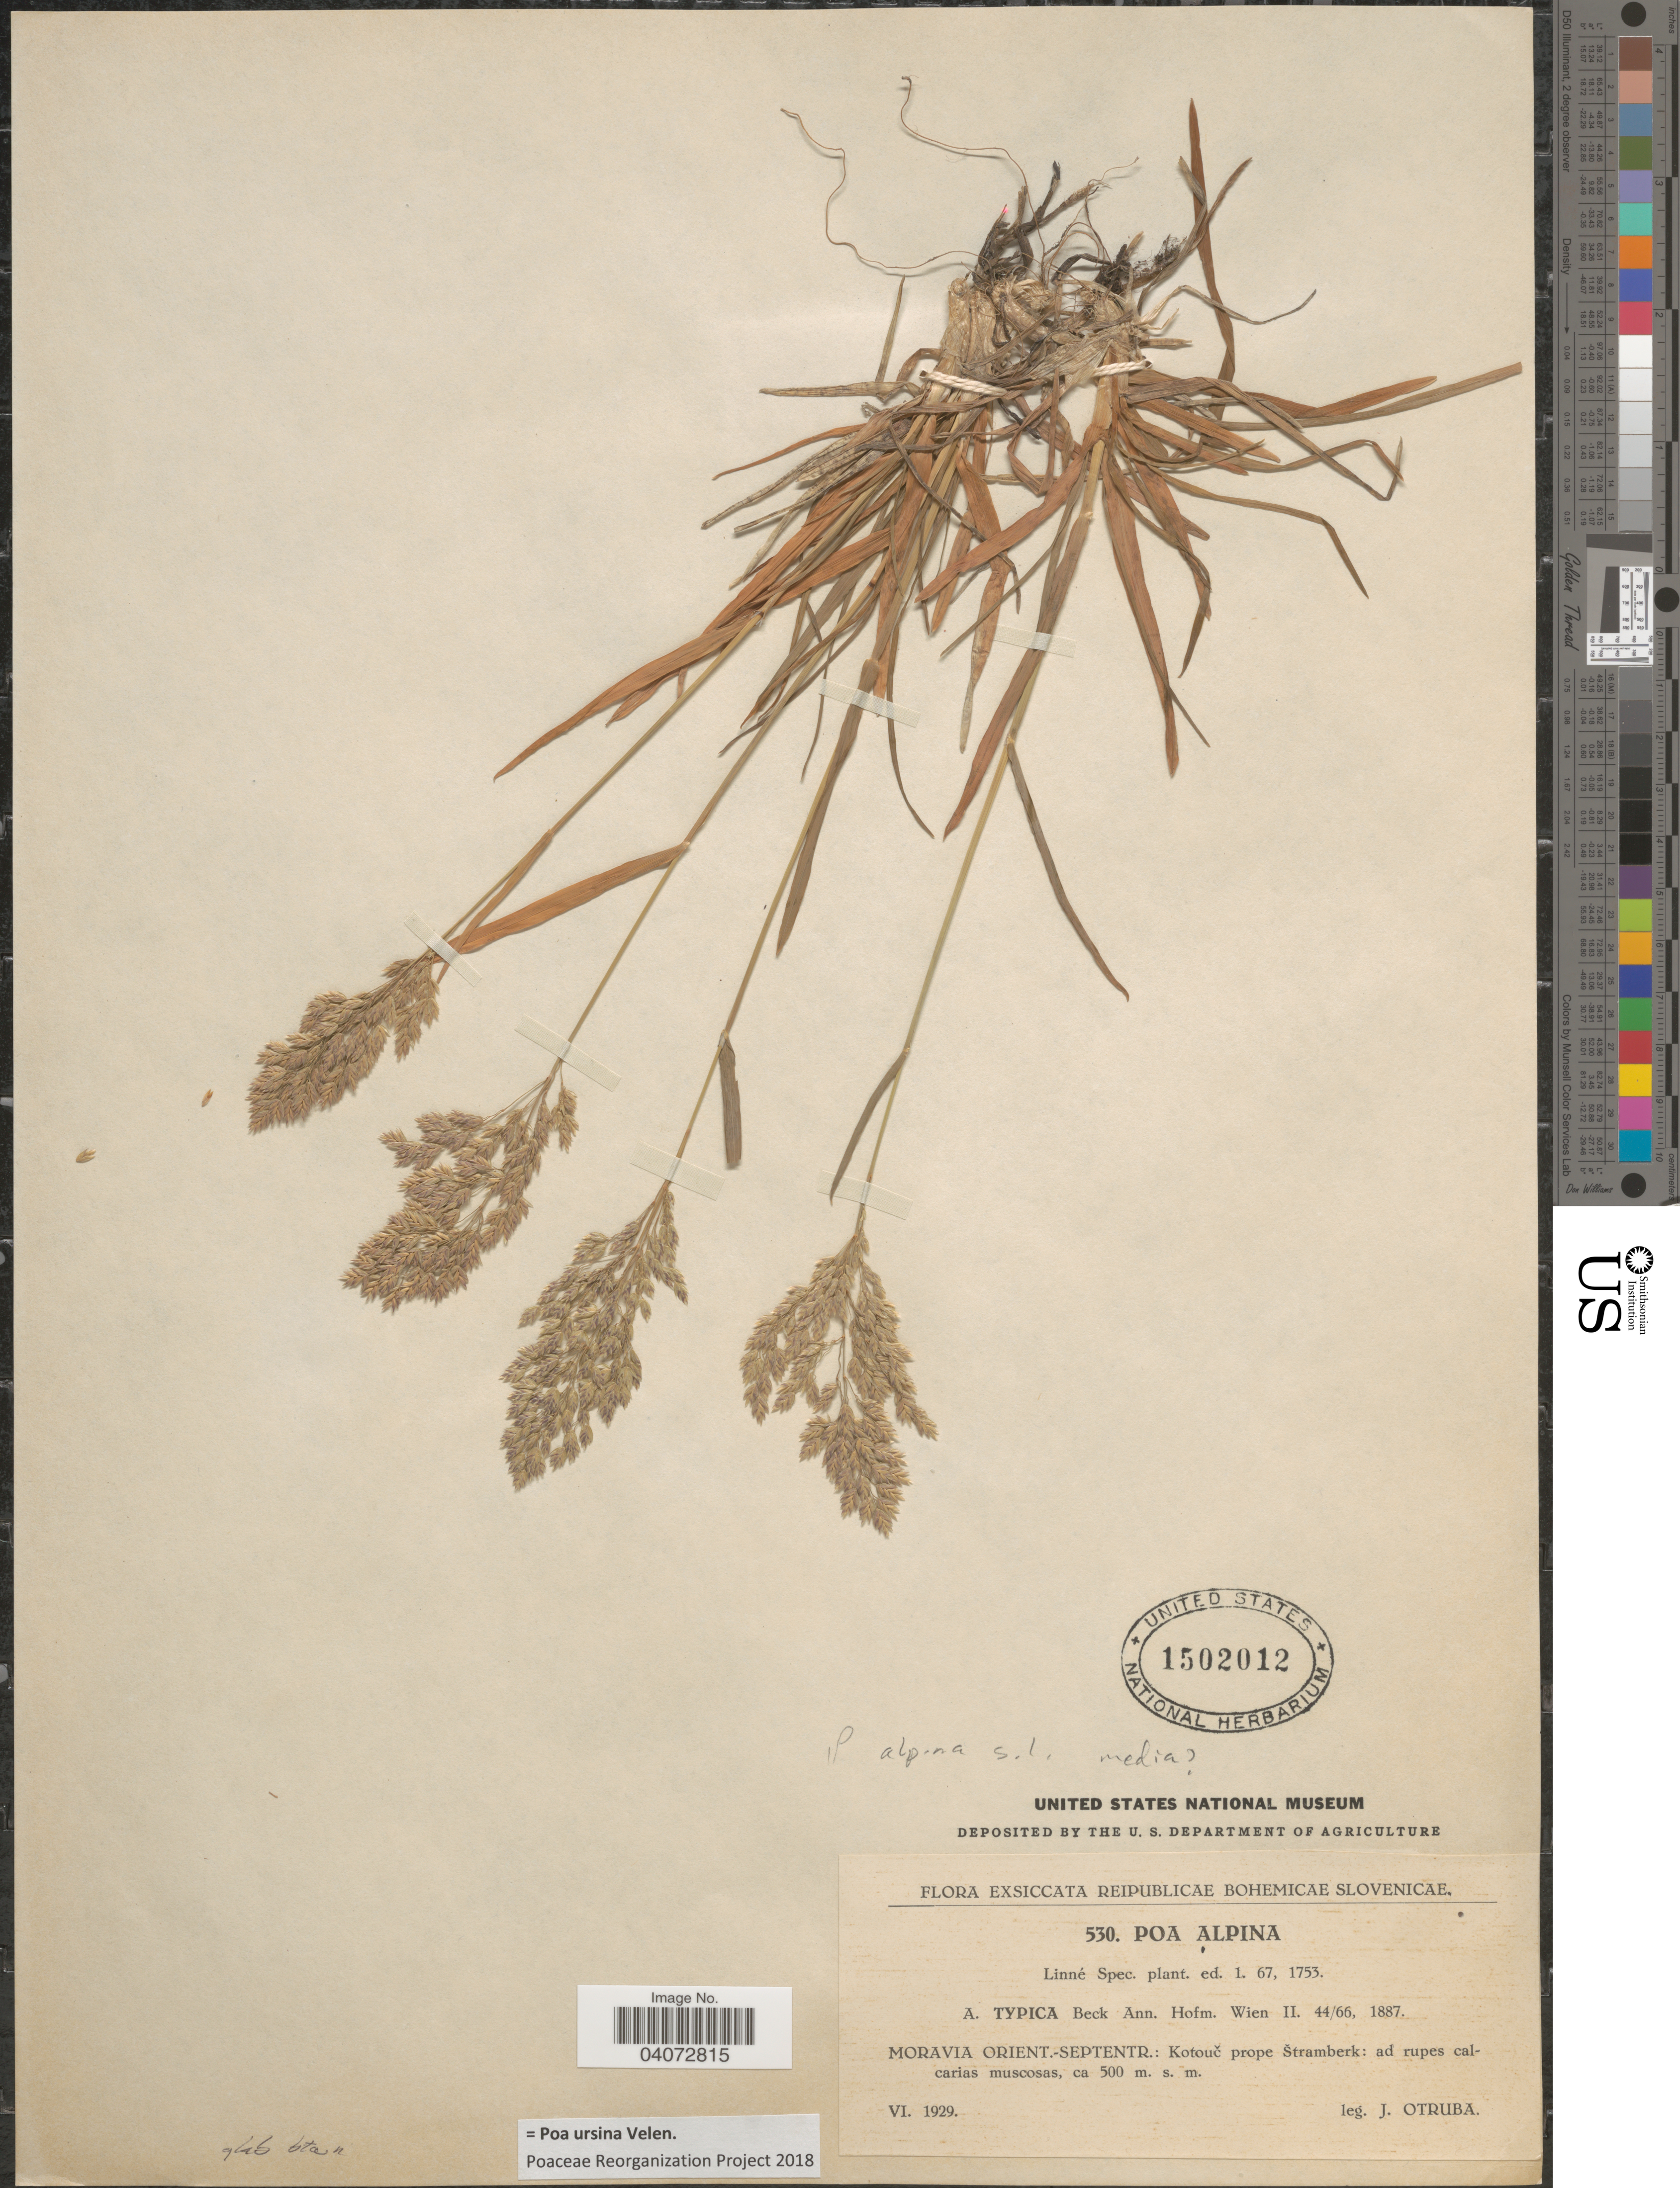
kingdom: Plantae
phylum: Tracheophyta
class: Liliopsida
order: Poales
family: Poaceae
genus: Poa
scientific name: Poa ursina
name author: Velen.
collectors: J. Otruba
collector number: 530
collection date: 1929-06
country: Czechia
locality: Reipublicae Bohemicae Slovenicae. Moravia Orient.-Septentr.: Kotouč prope Štramberk: ad rupes calcarias muscosas.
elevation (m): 500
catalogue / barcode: US 1502012